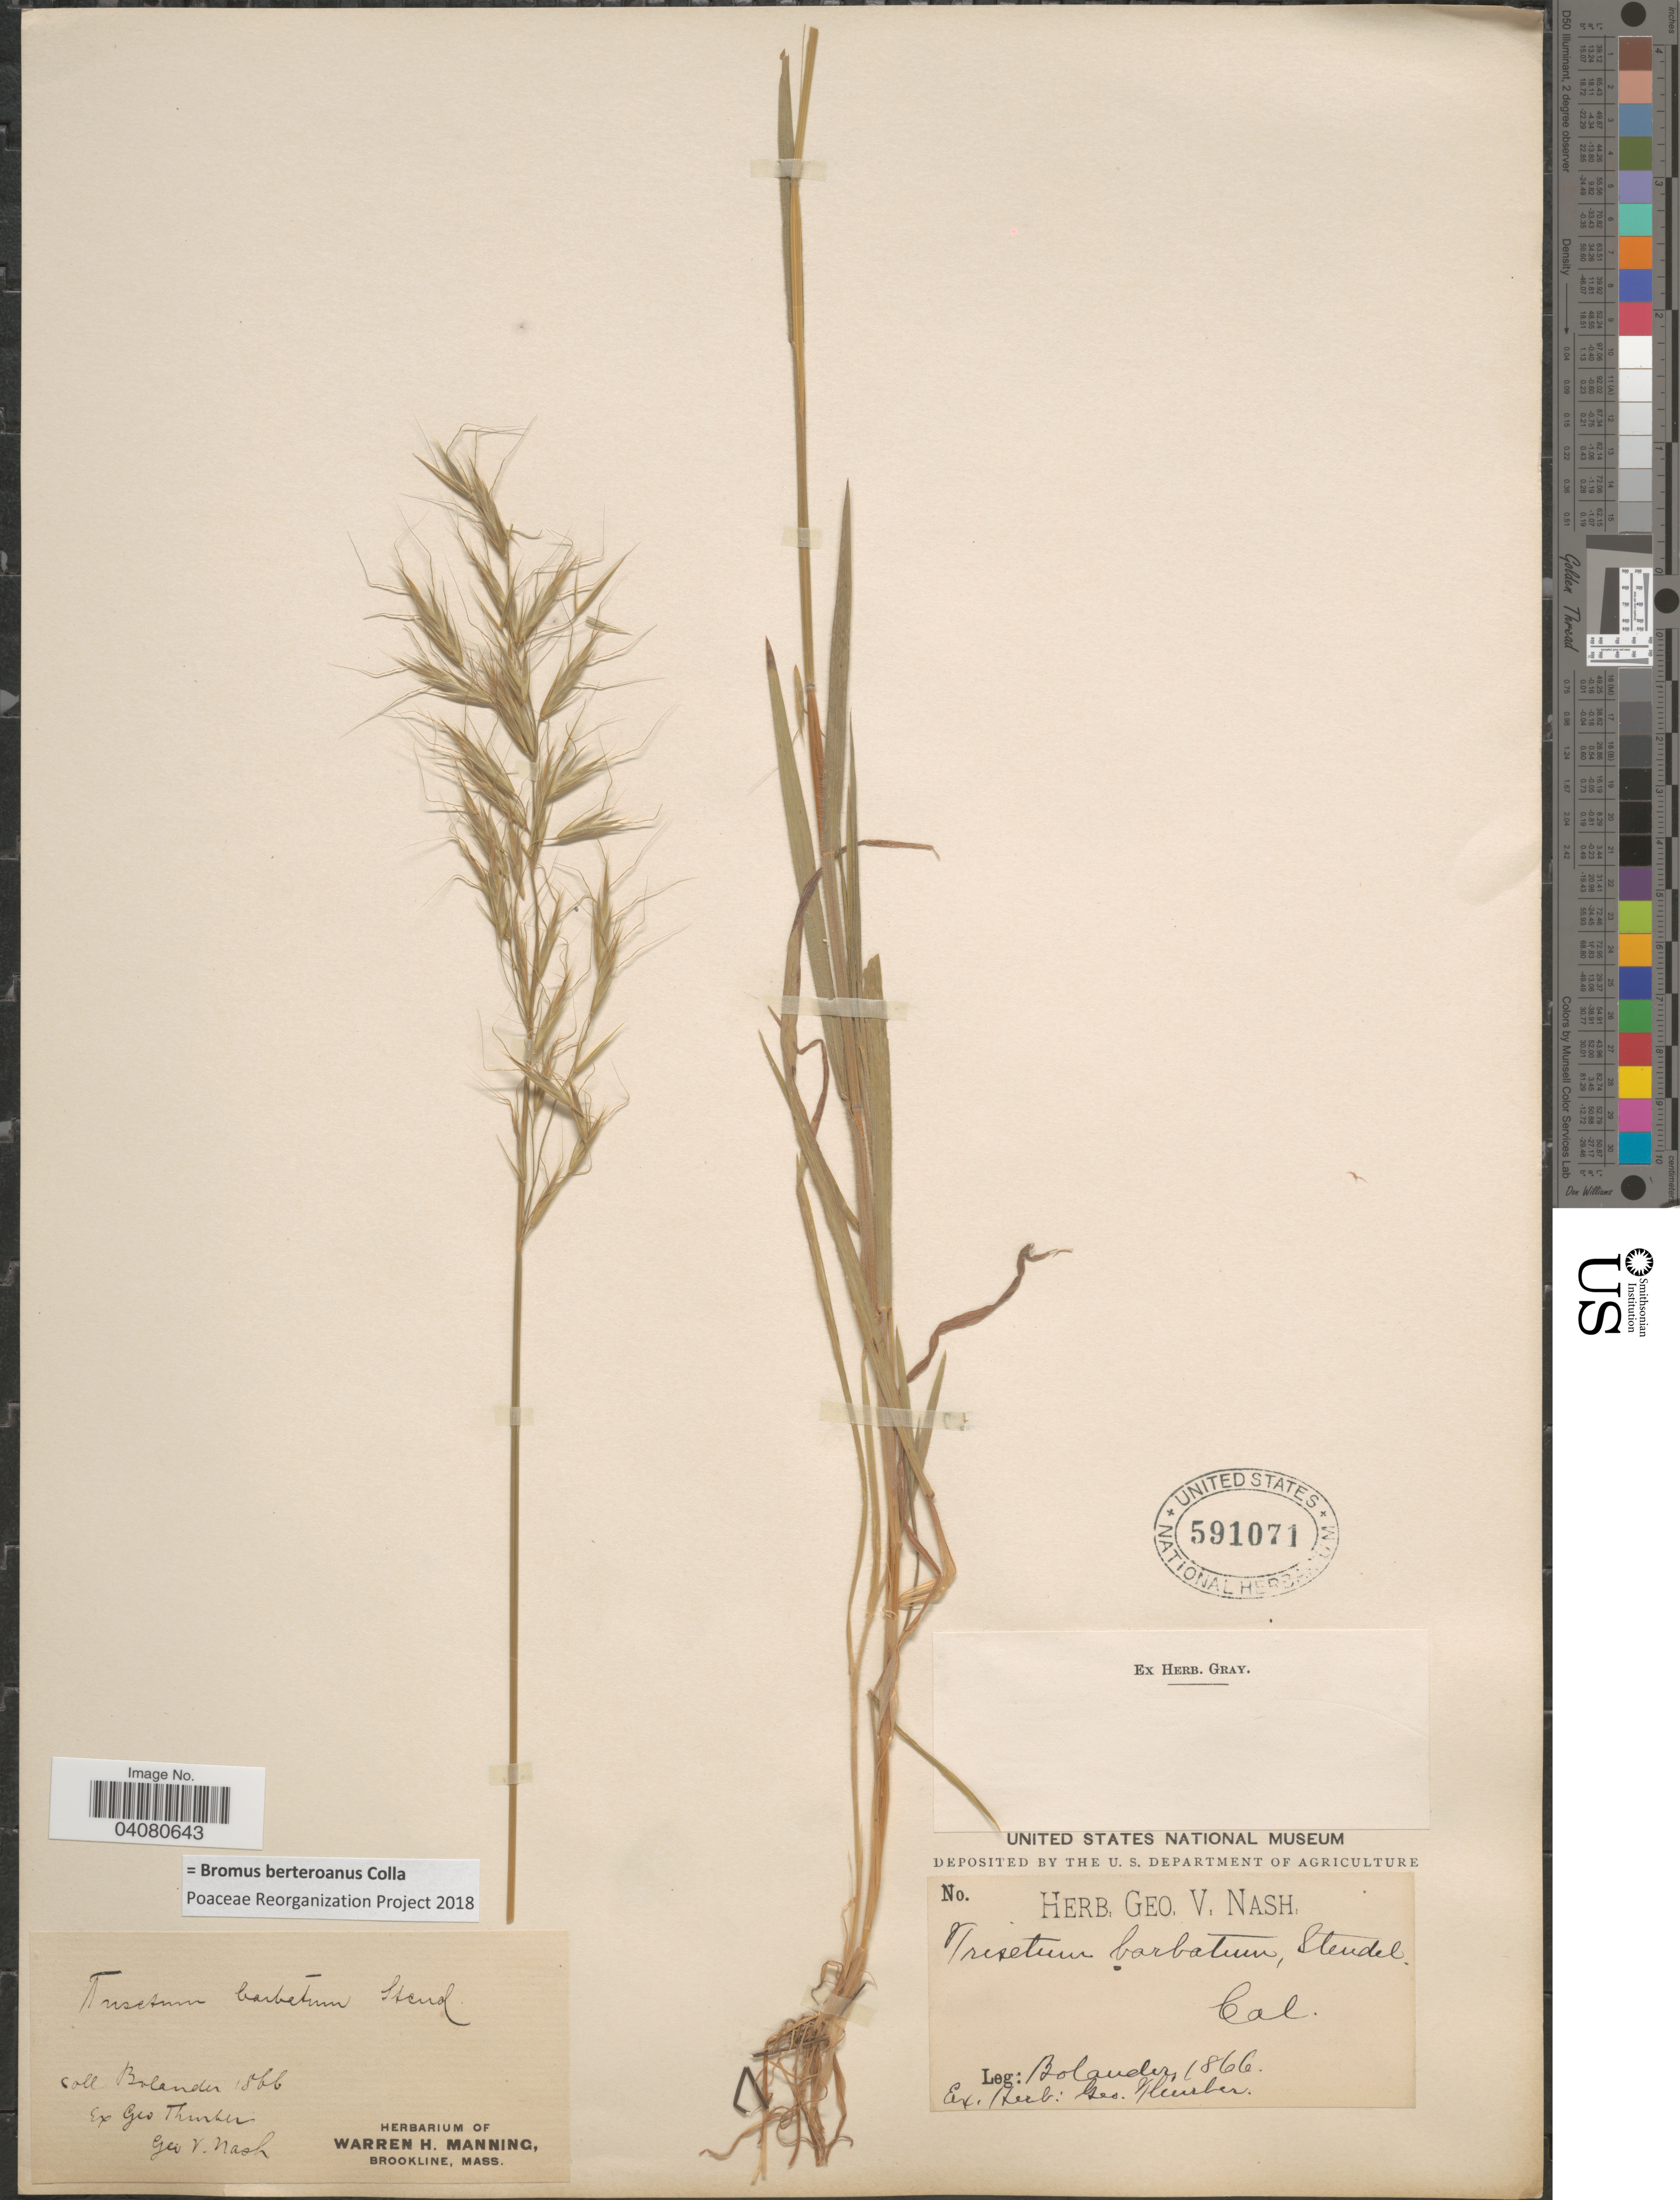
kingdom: Plantae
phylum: Tracheophyta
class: Liliopsida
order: Poales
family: Poaceae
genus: Bromus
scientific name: Bromus berteroanus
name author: Colla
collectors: -. Bolander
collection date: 1866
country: United States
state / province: California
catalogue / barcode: US 591071